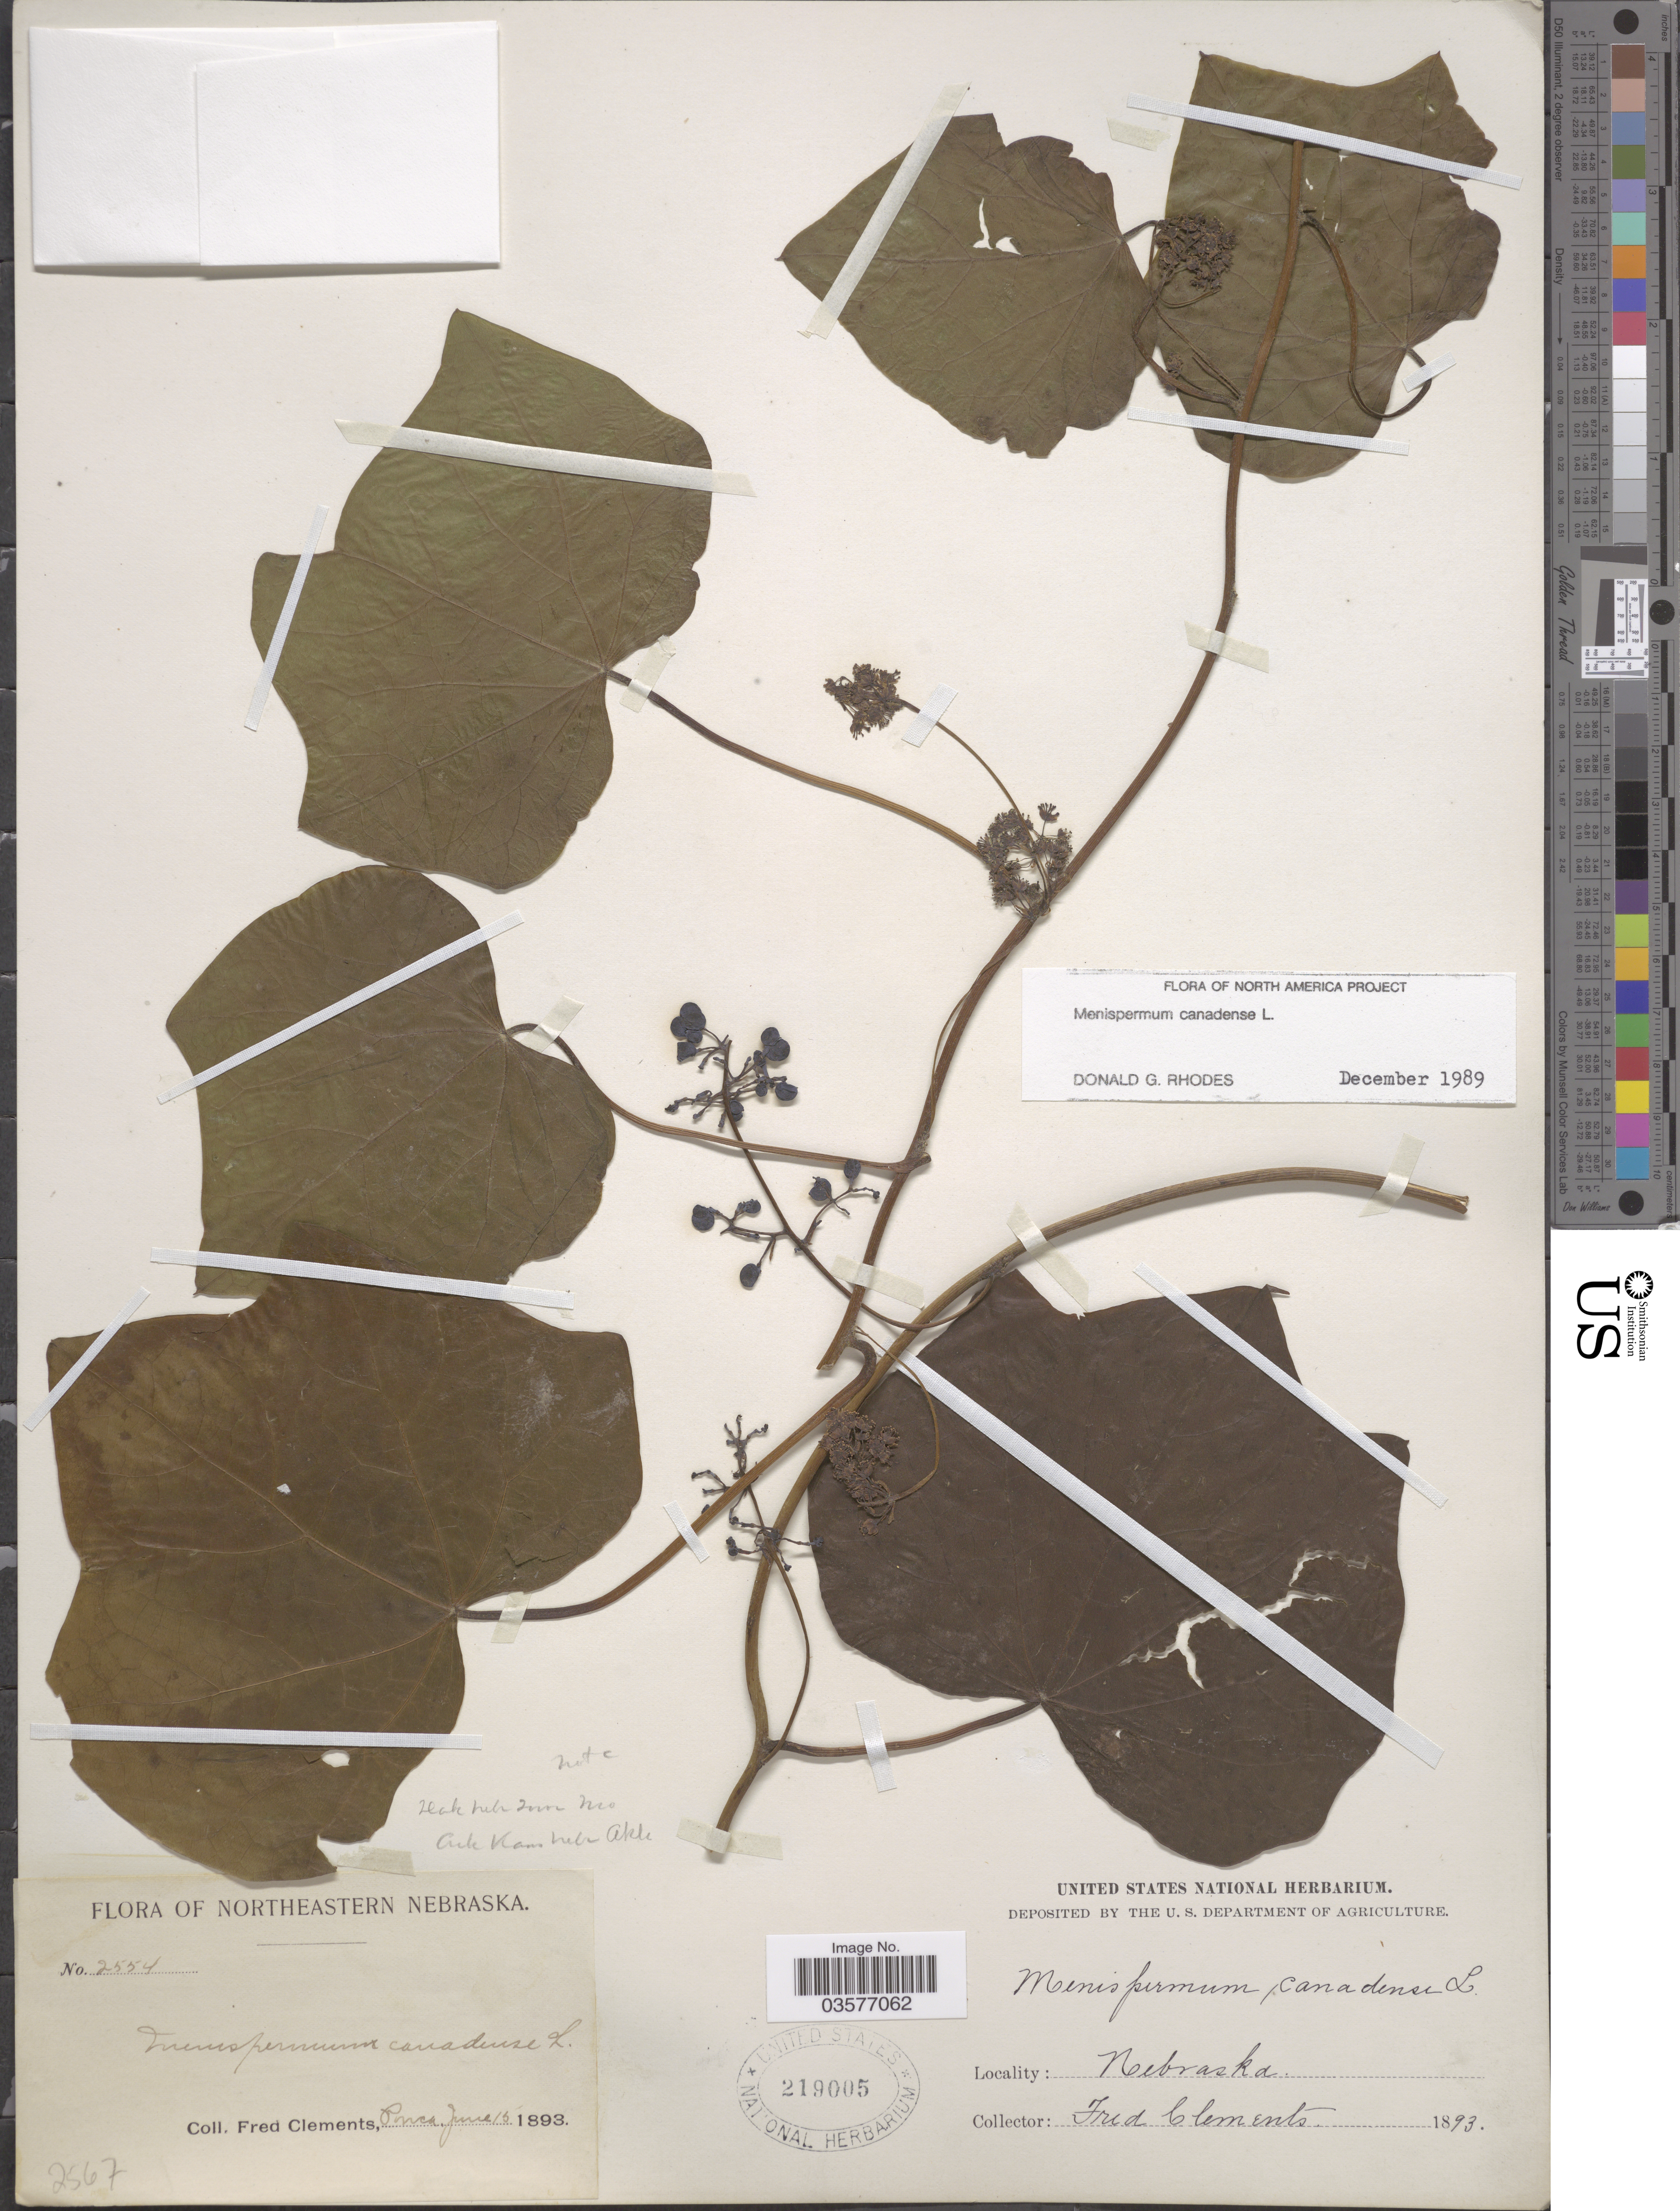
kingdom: Plantae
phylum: Tracheophyta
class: Magnoliopsida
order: Ranunculales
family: Menispermaceae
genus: Menispermum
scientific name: Menispermum canadense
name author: L.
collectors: F. Clements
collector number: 2554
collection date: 1893-06-15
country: United States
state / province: Nebraska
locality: Northeastern Nebraska. Ponca.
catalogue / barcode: US 219005